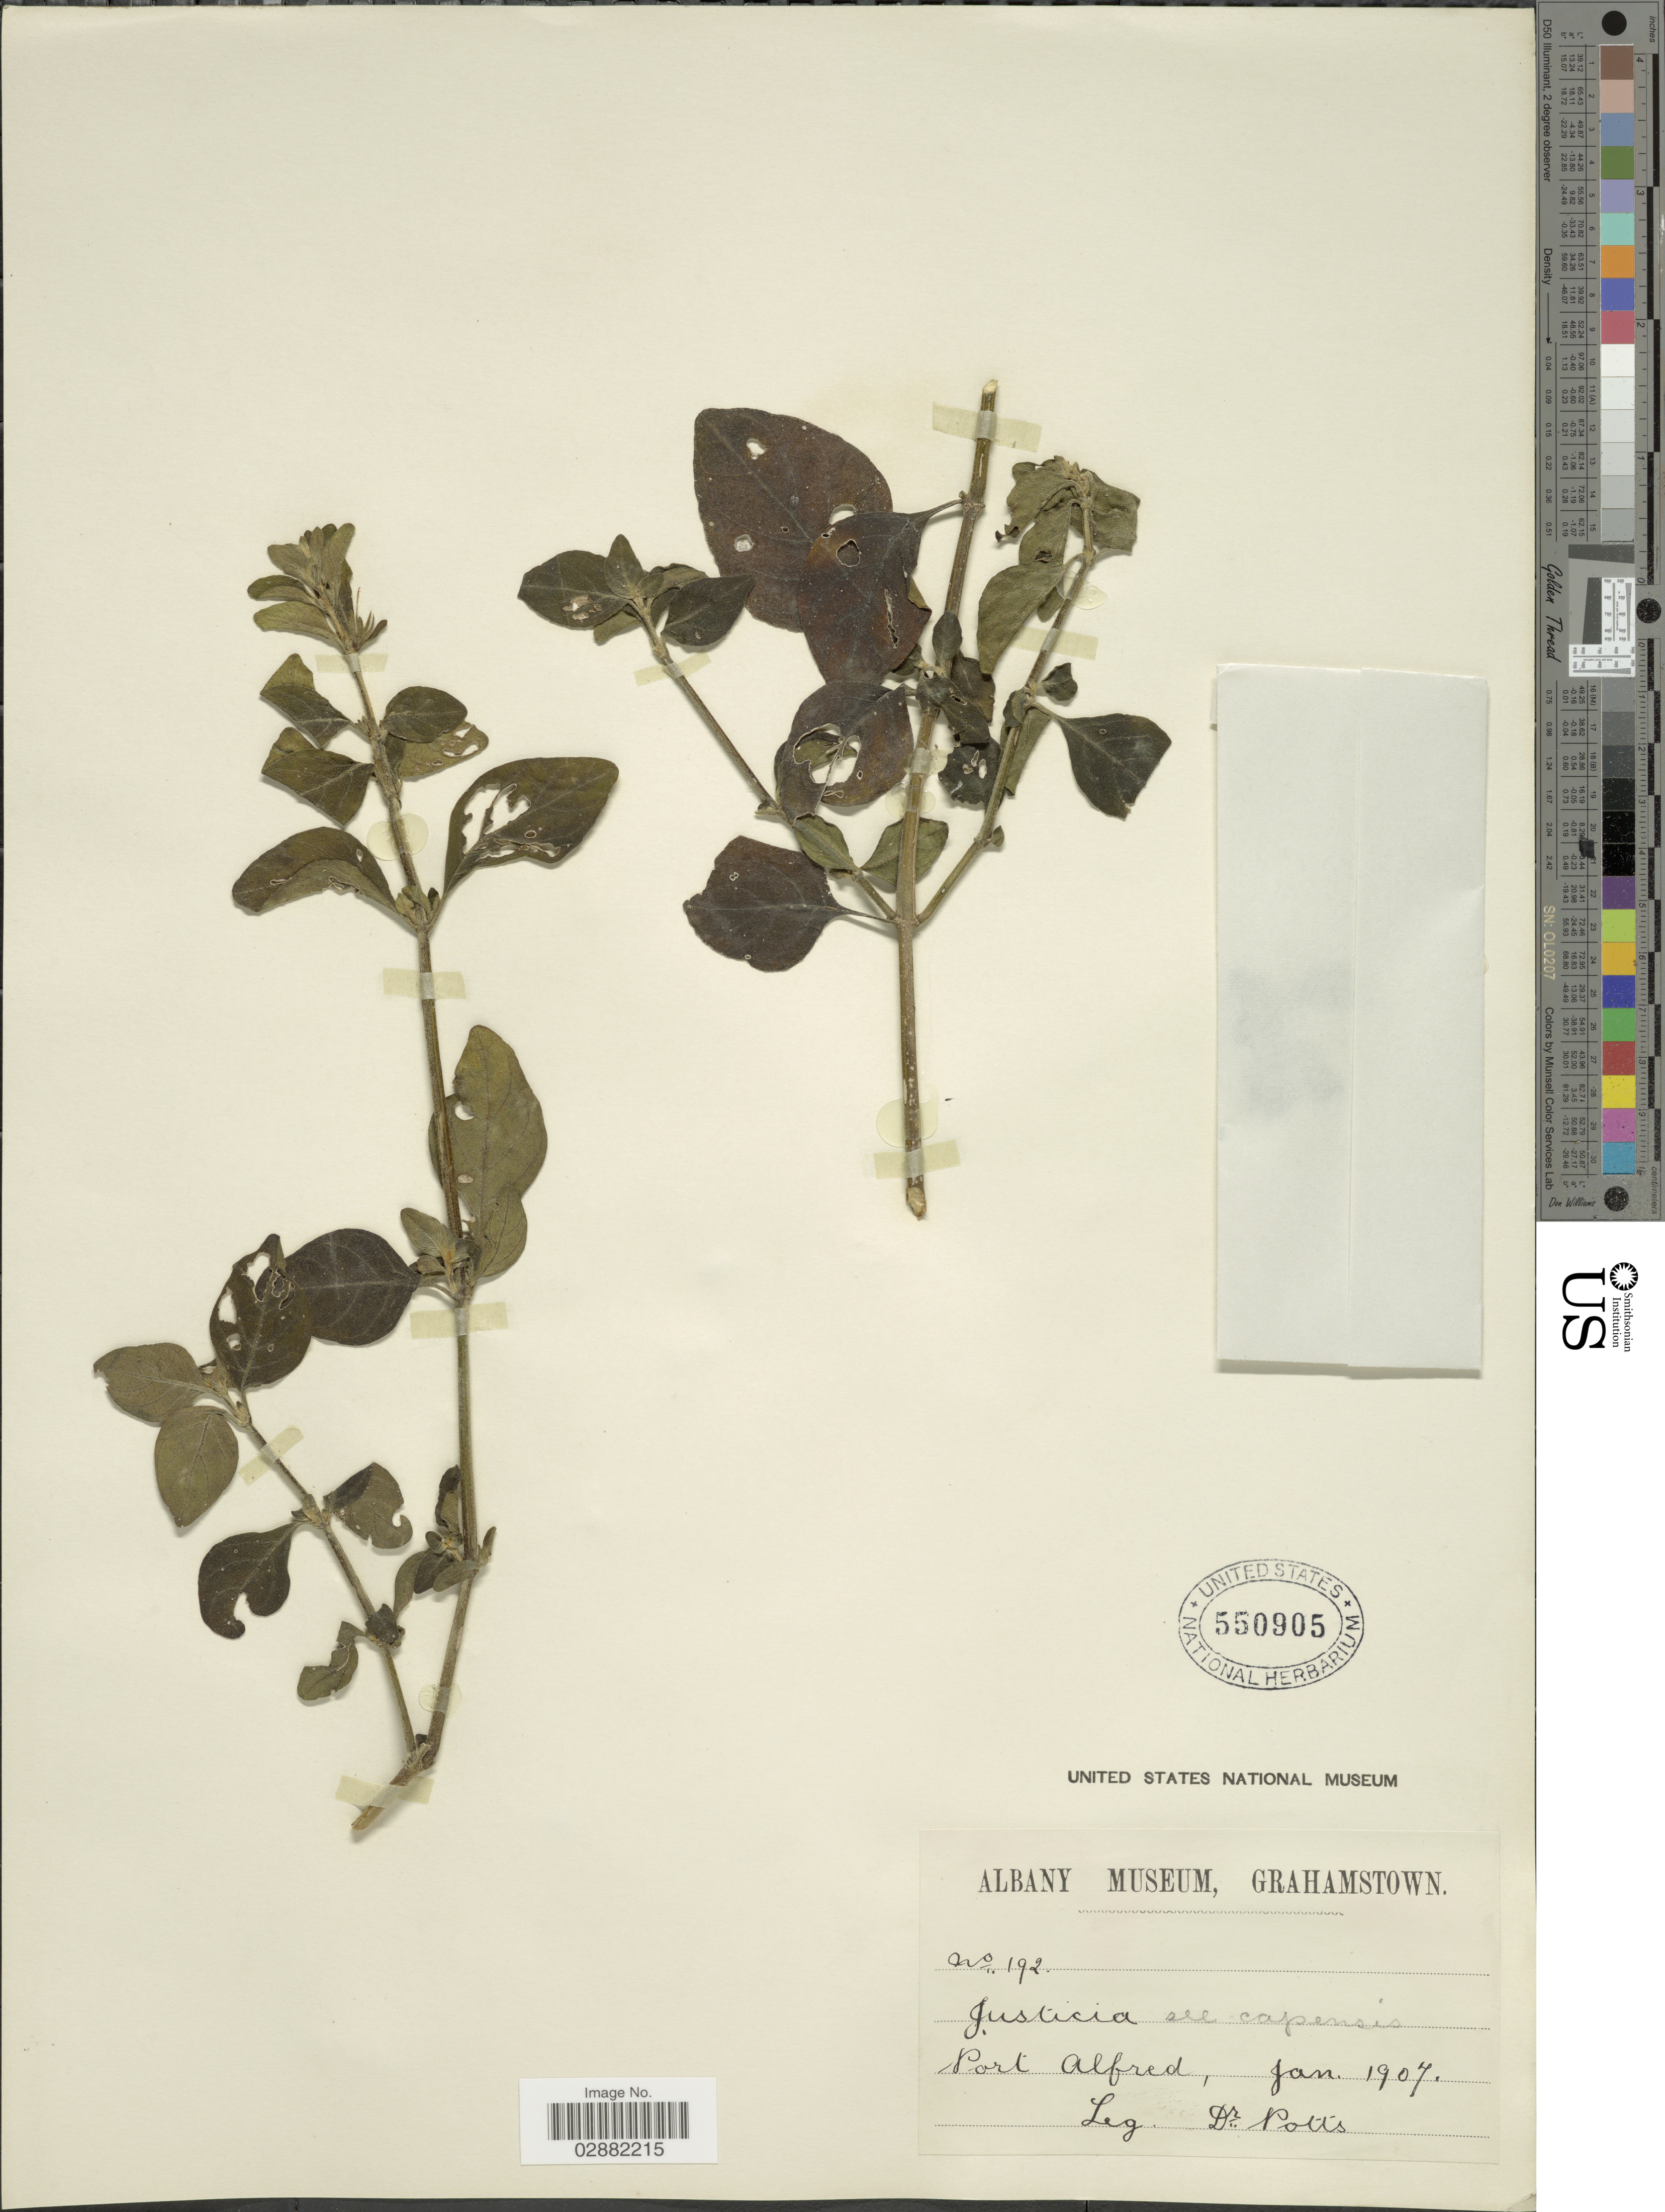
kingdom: Plantae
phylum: Tracheophyta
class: Magnoliopsida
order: Lamiales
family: Acanthaceae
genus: Justicia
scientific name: Justicia capensis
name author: Thunb.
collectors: Potts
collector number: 192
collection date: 1907-01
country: South Africa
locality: Port Alfred.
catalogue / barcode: US 550905